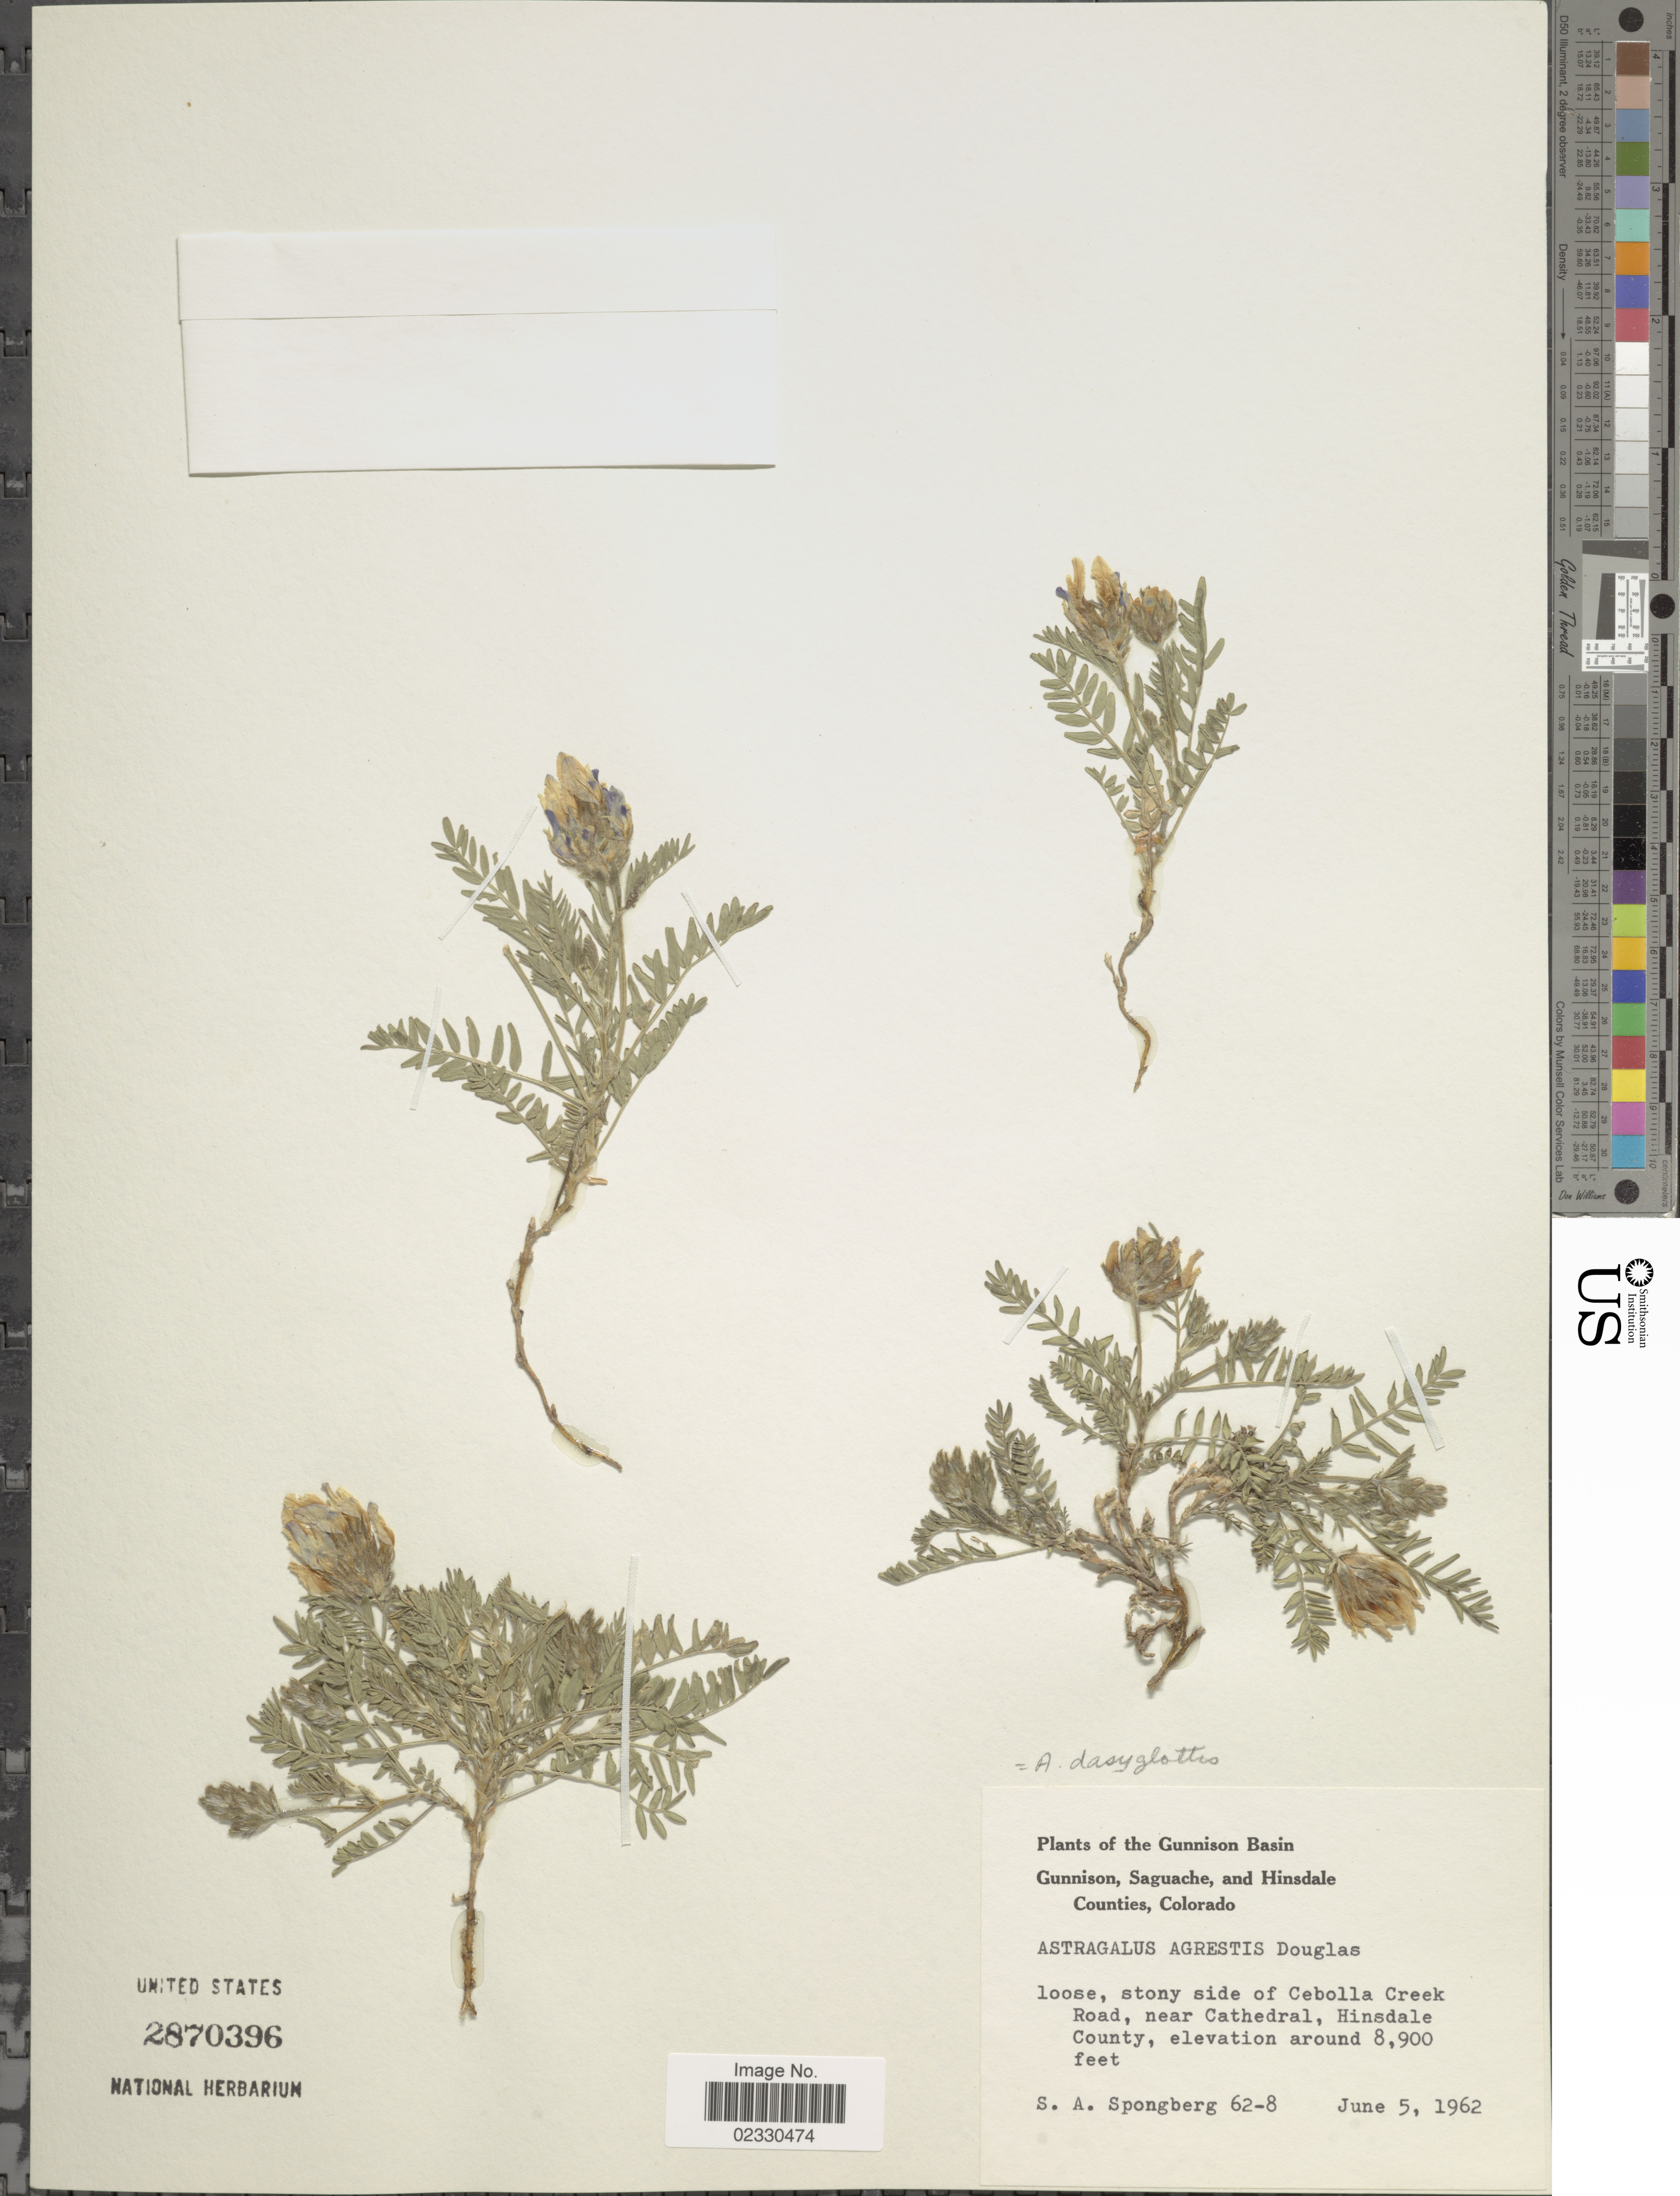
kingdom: Plantae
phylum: Tracheophyta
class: Magnoliopsida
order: Fabales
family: Fabaceae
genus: Astragalus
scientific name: Astragalus dasyglottis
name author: DC.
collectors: S. A.Spongberg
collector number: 62-8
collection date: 1962-06-05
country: United States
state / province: Colorado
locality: Gunnison, Saguache, and Hinsdale Counties, Colorado, Stony side of Cebolla Creek Road, near Catherdral, Hinsdale County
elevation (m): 2713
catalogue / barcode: US 2870396